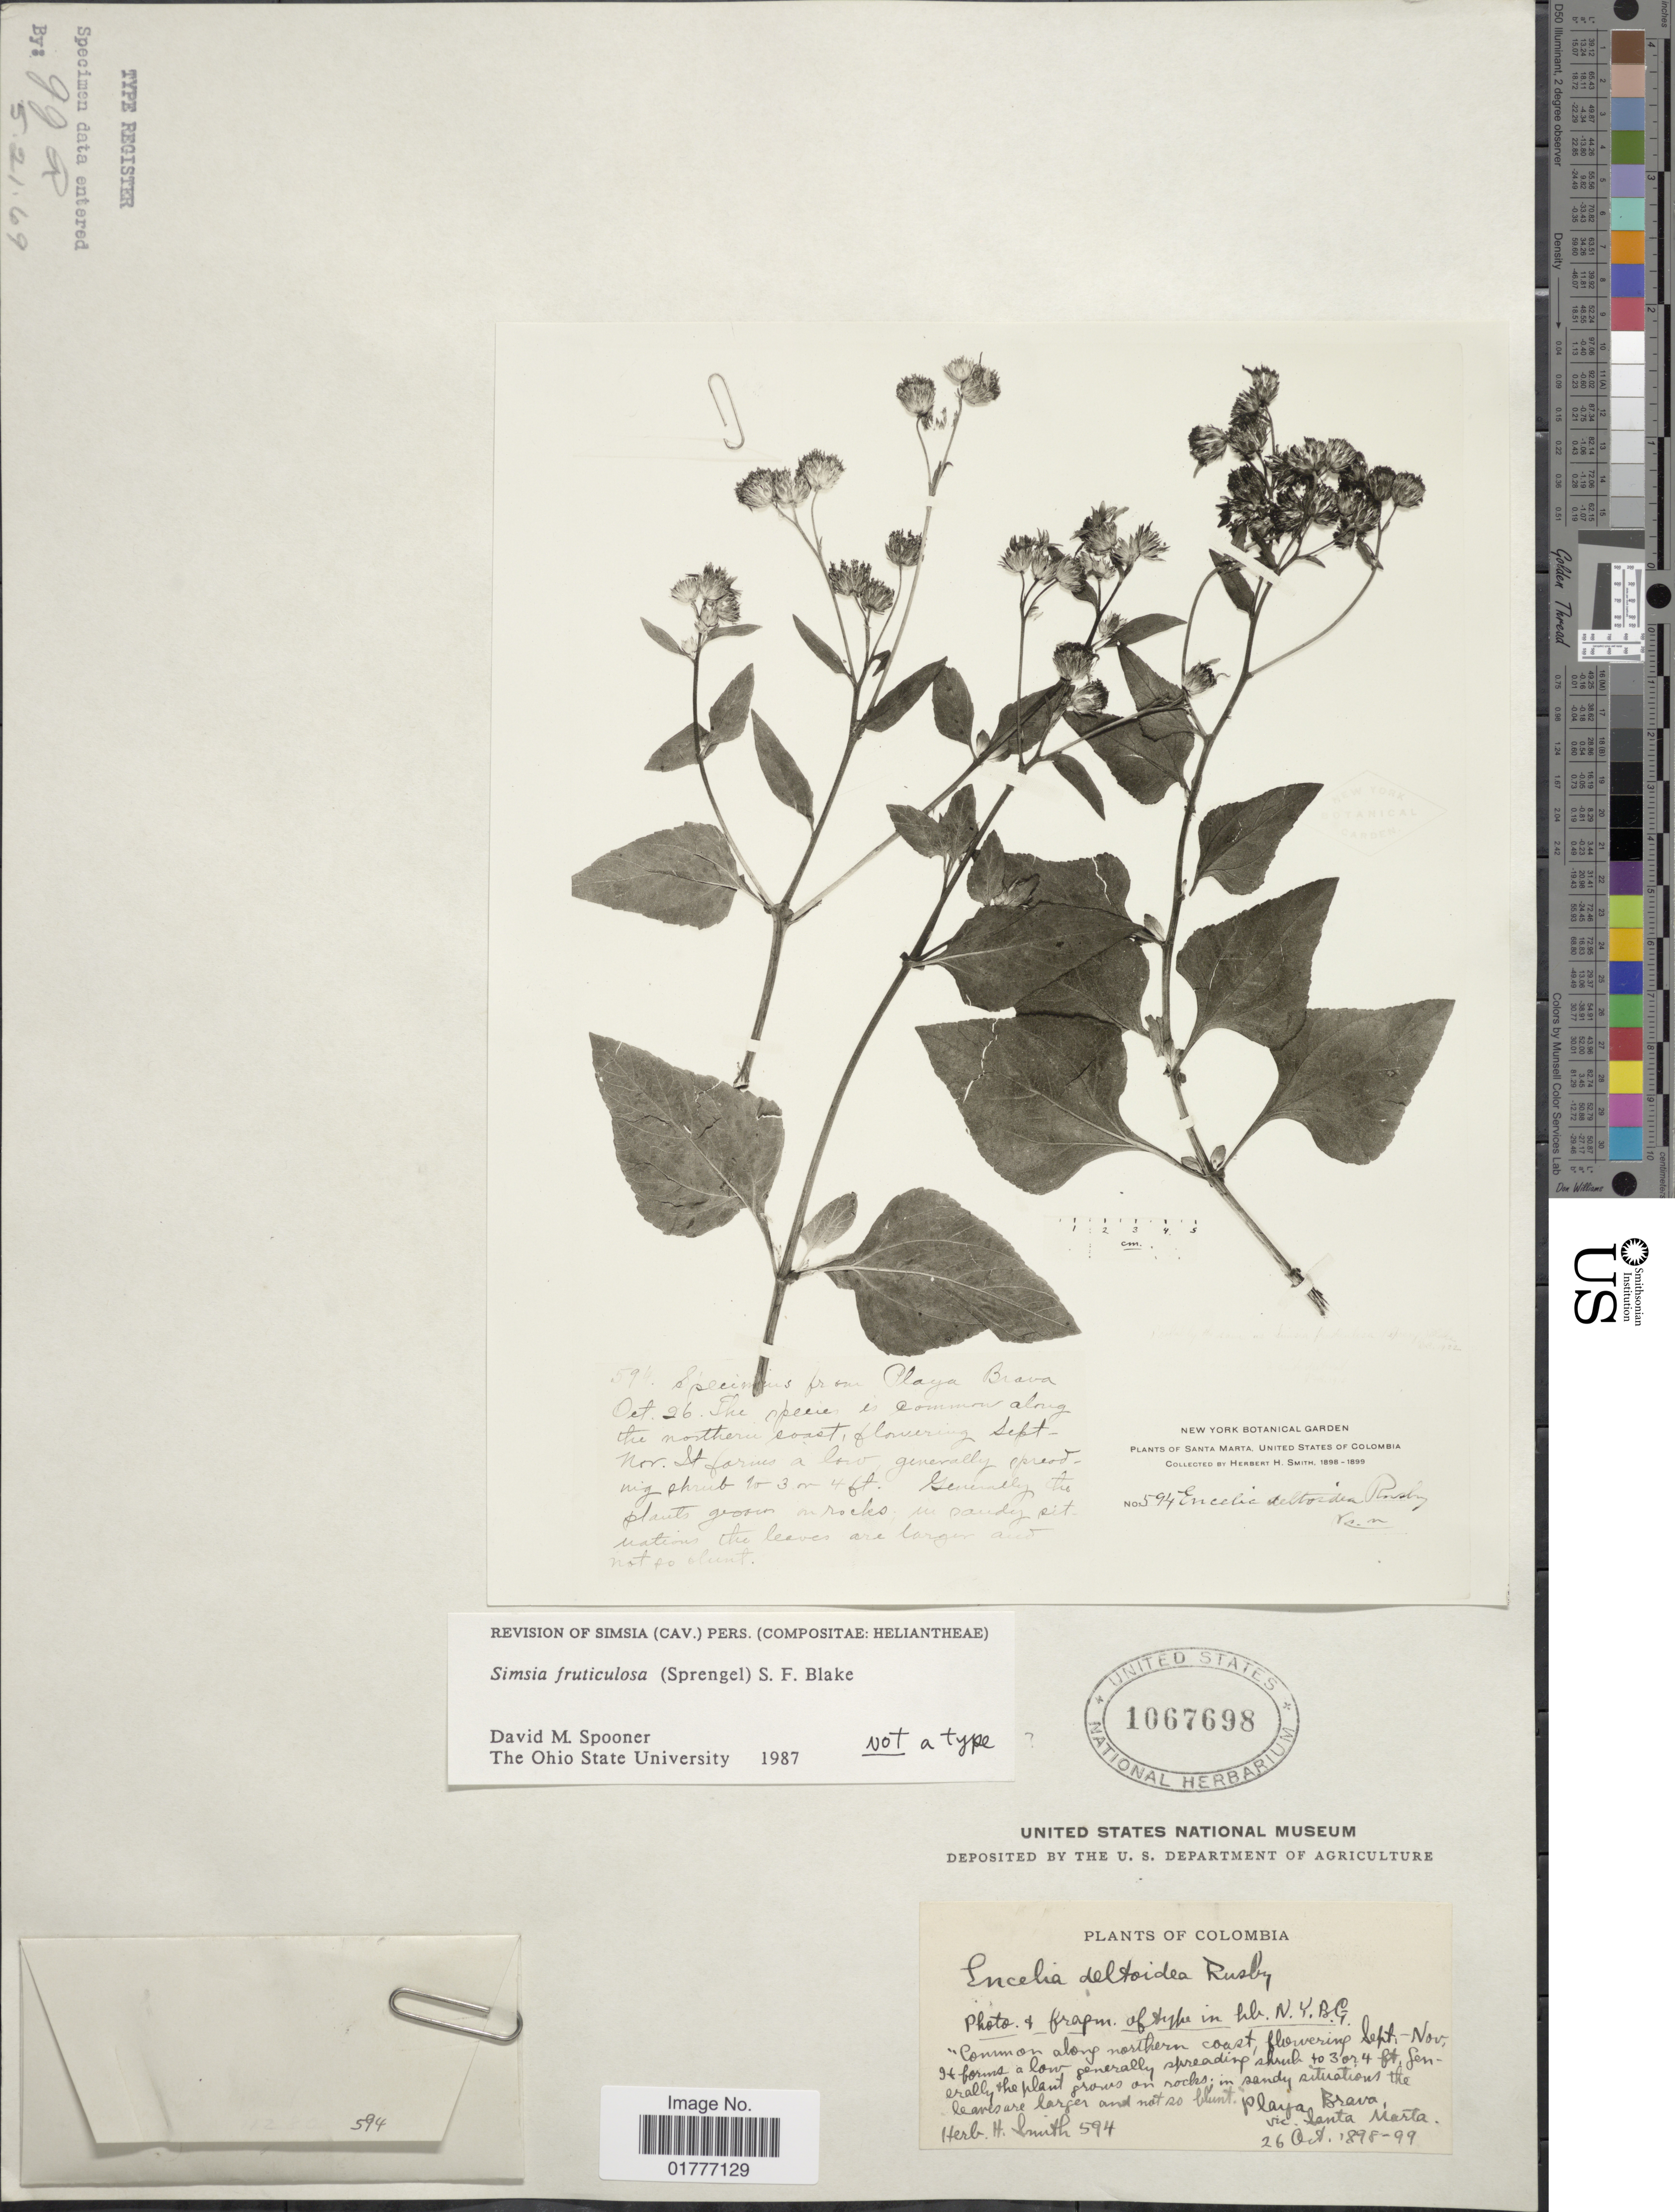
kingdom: Plantae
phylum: Tracheophyta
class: Magnoliopsida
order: Asterales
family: Asteraceae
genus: Simsia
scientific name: Simsia fruticulosa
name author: (Spreng.) S.F. Blake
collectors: ex herb. Smith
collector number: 594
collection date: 1898-10-26/1899-10-26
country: Colombia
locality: Along northern coast. Playa Brava, vic. Santa Marta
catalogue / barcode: US 1067698